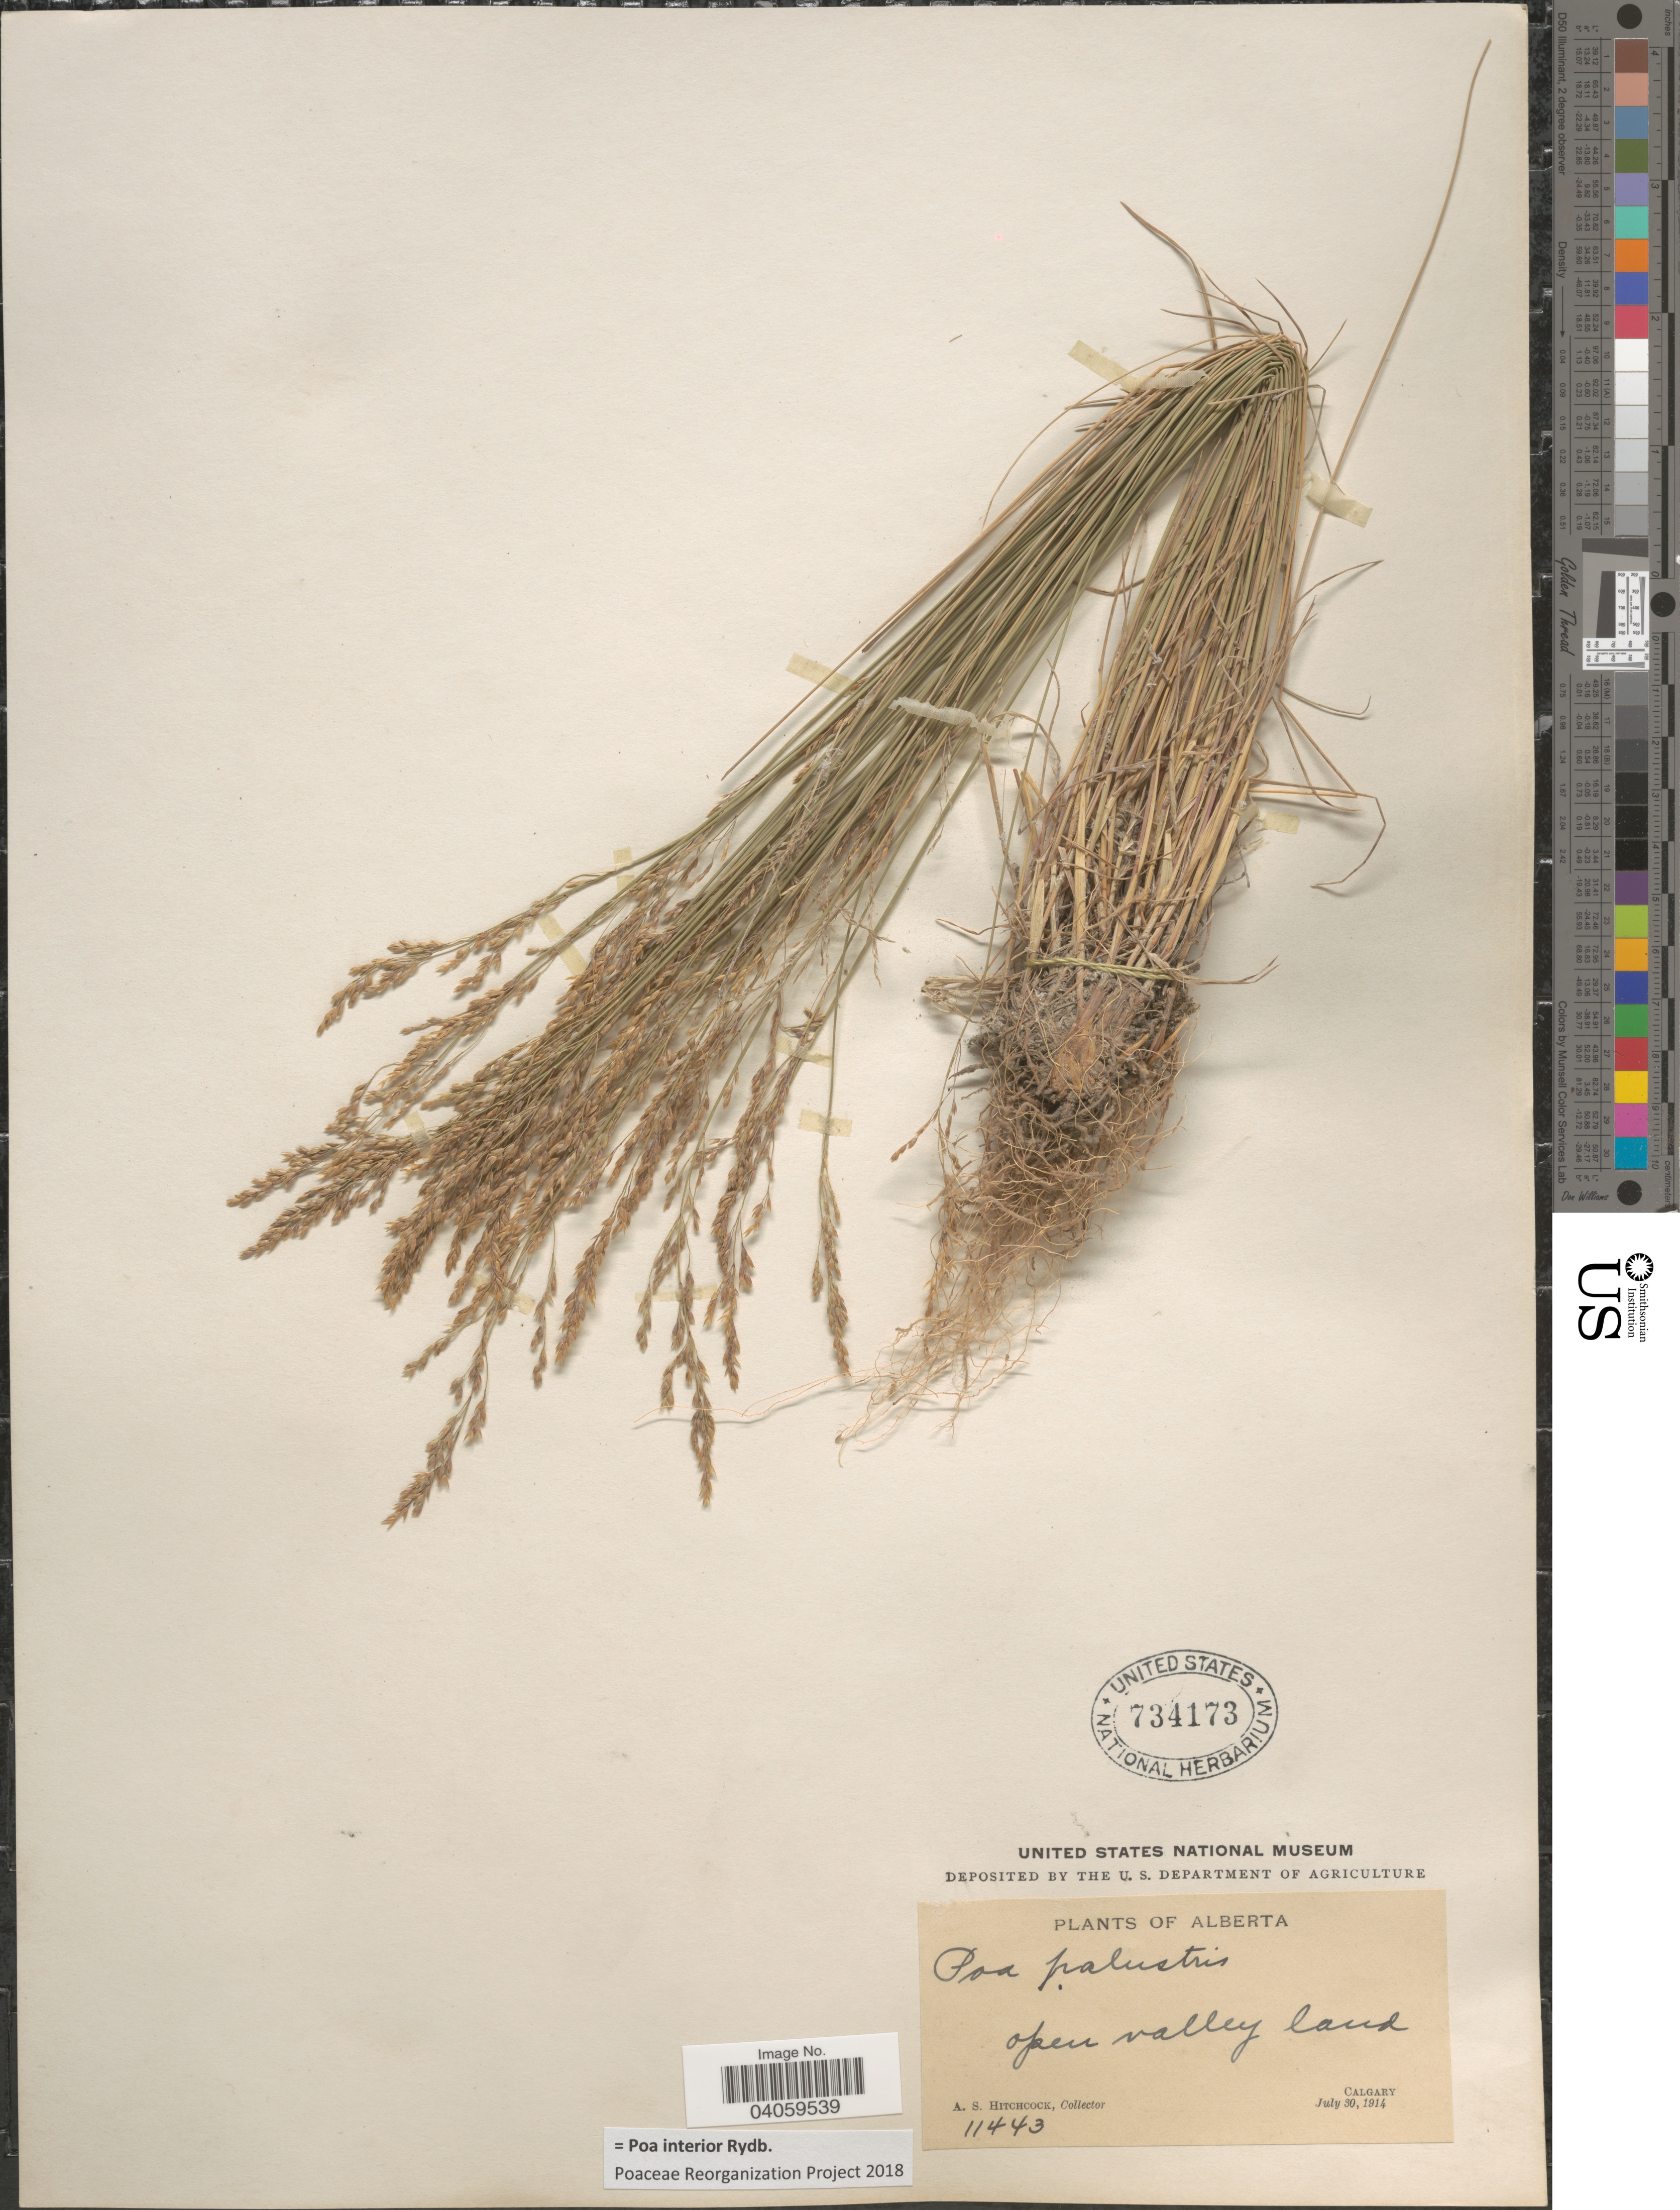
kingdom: Plantae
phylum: Tracheophyta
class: Liliopsida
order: Poales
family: Poaceae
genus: Poa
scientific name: Poa interior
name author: Rydb.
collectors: A. S. Hitchcock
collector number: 11443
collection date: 1914-07-30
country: Canada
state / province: Alberta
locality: Calgary.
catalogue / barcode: US 734173